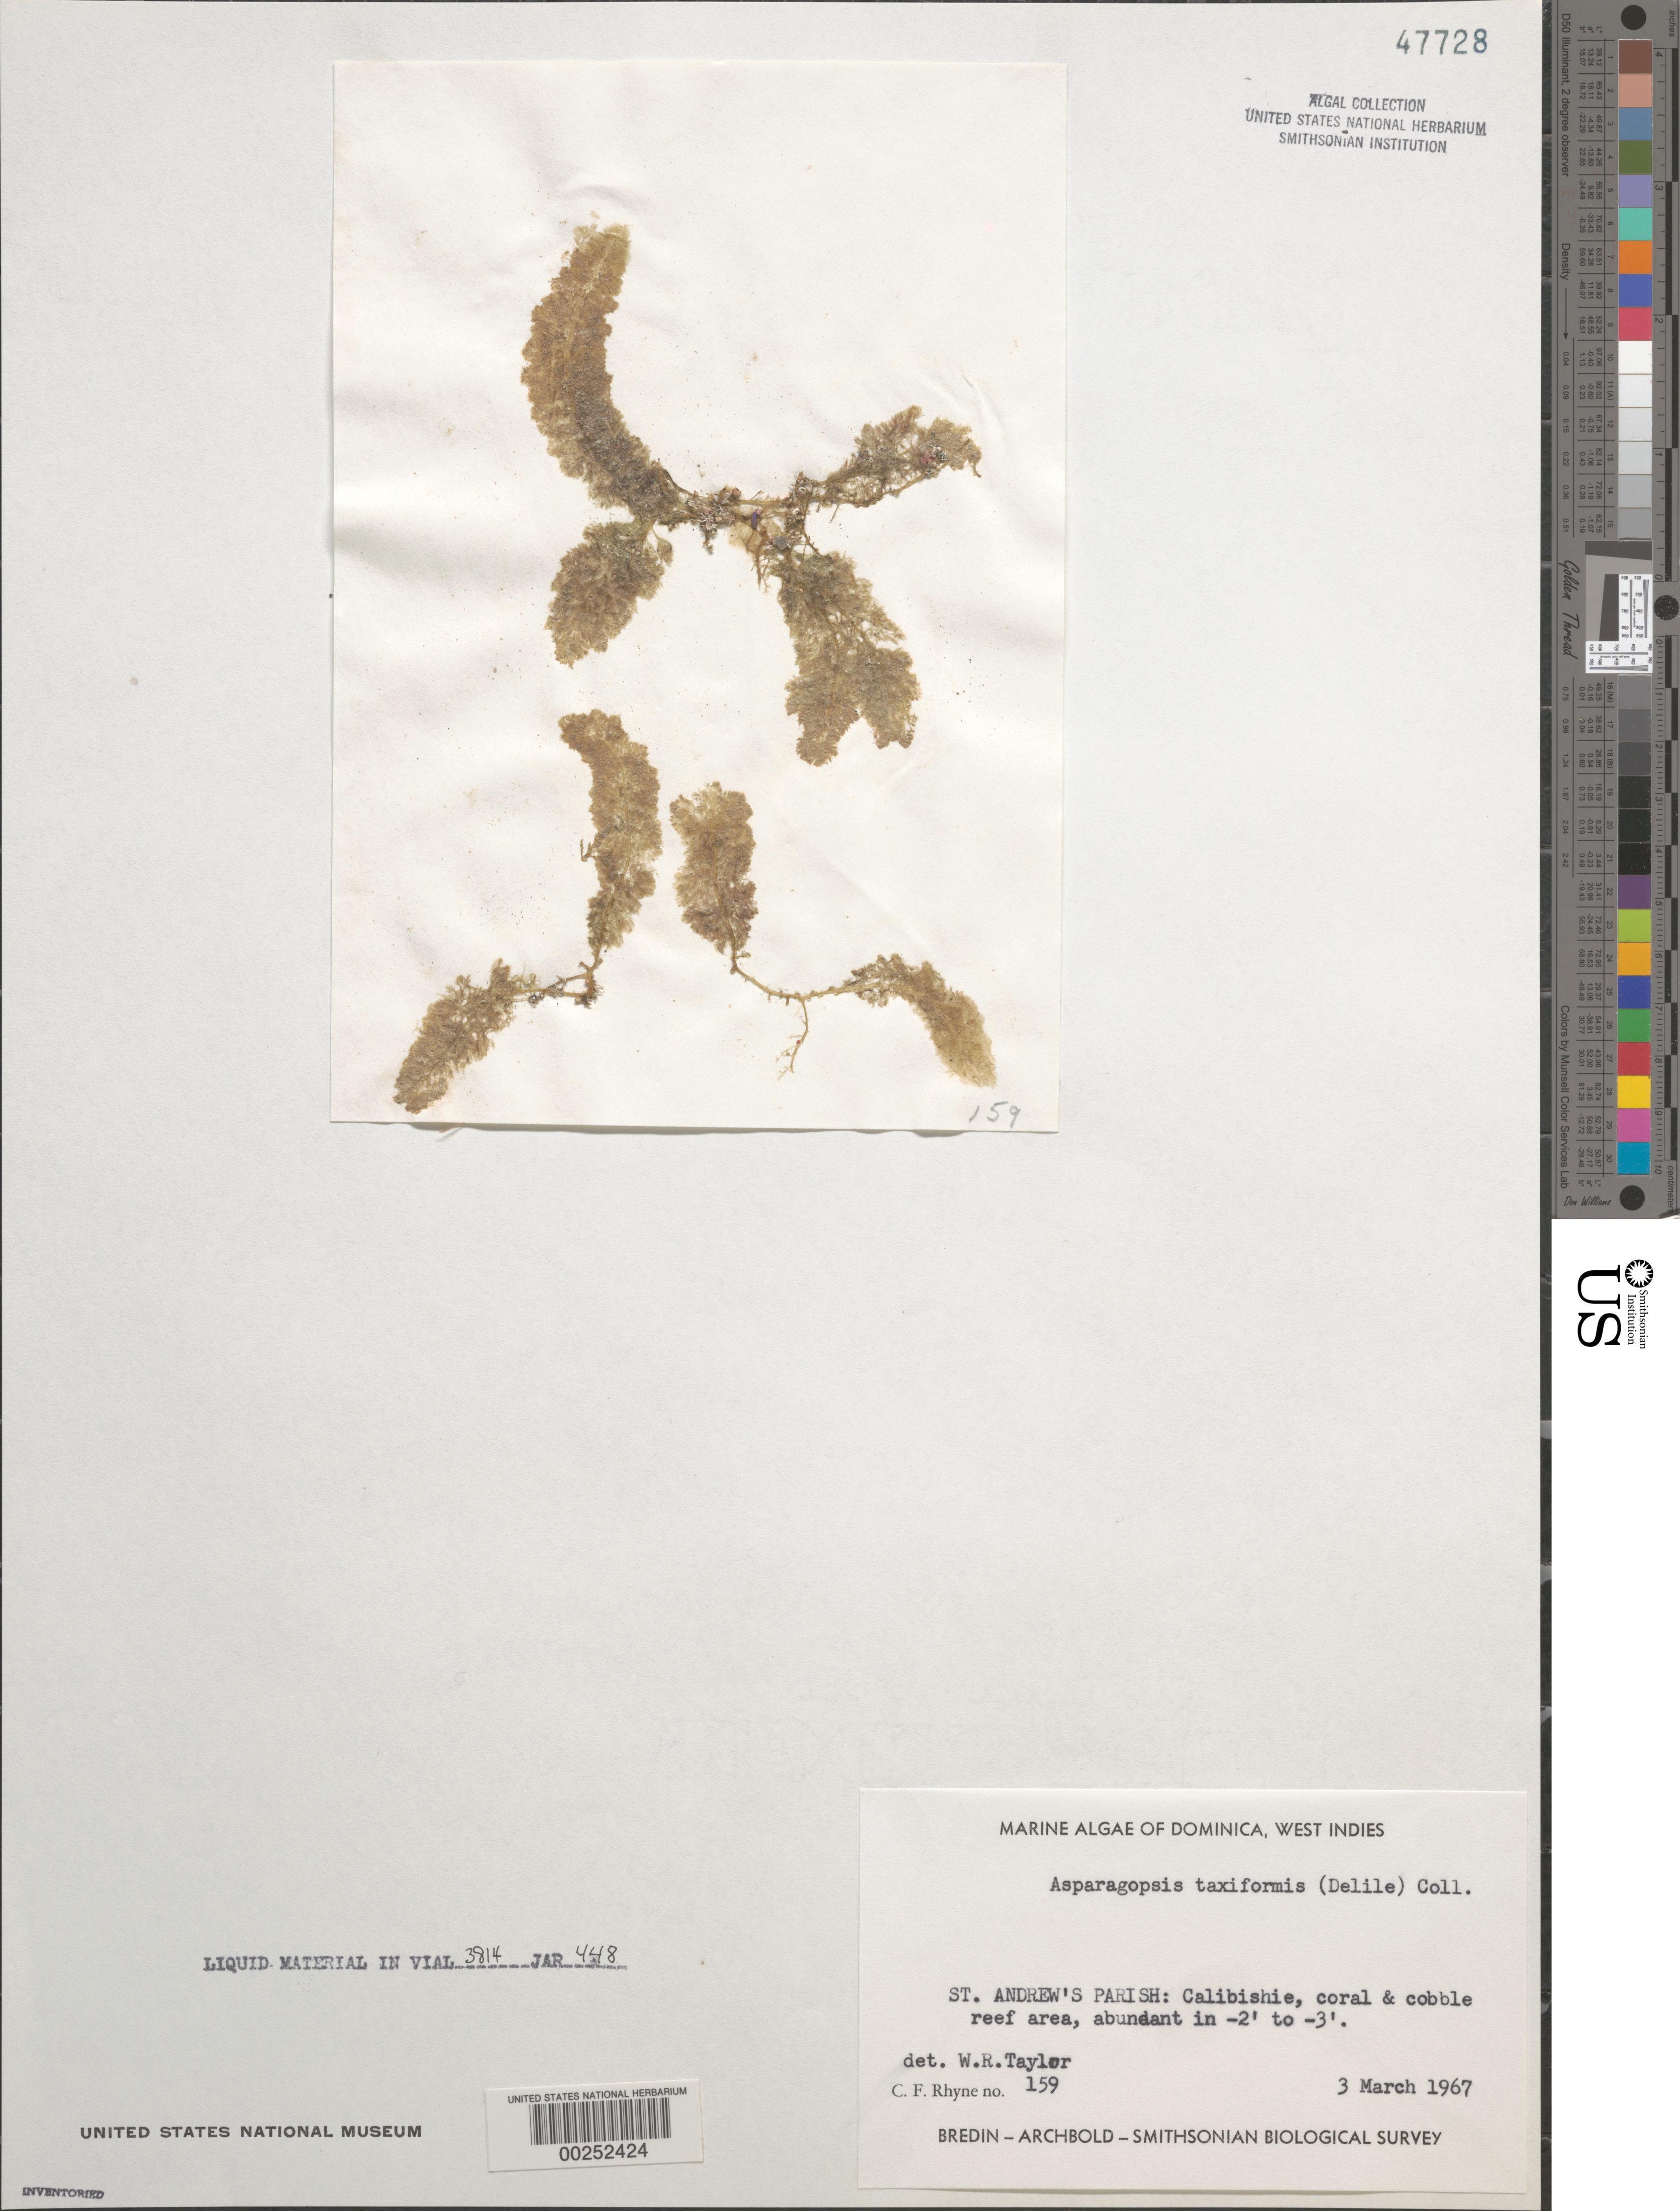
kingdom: Plantae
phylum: Rhodophyta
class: Florideophyceae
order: Bonnemaisoniales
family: Bonnemaisoniaceae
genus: Asparagopsis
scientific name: Asparagopsis taxiformis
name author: (Delile) Trevis.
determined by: Taylor, William R.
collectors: C. Rhyne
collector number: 159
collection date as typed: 03 Mar 1967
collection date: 1967-03-03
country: Dominica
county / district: St. Andrew's Parish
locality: Calibishie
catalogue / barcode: US 47728